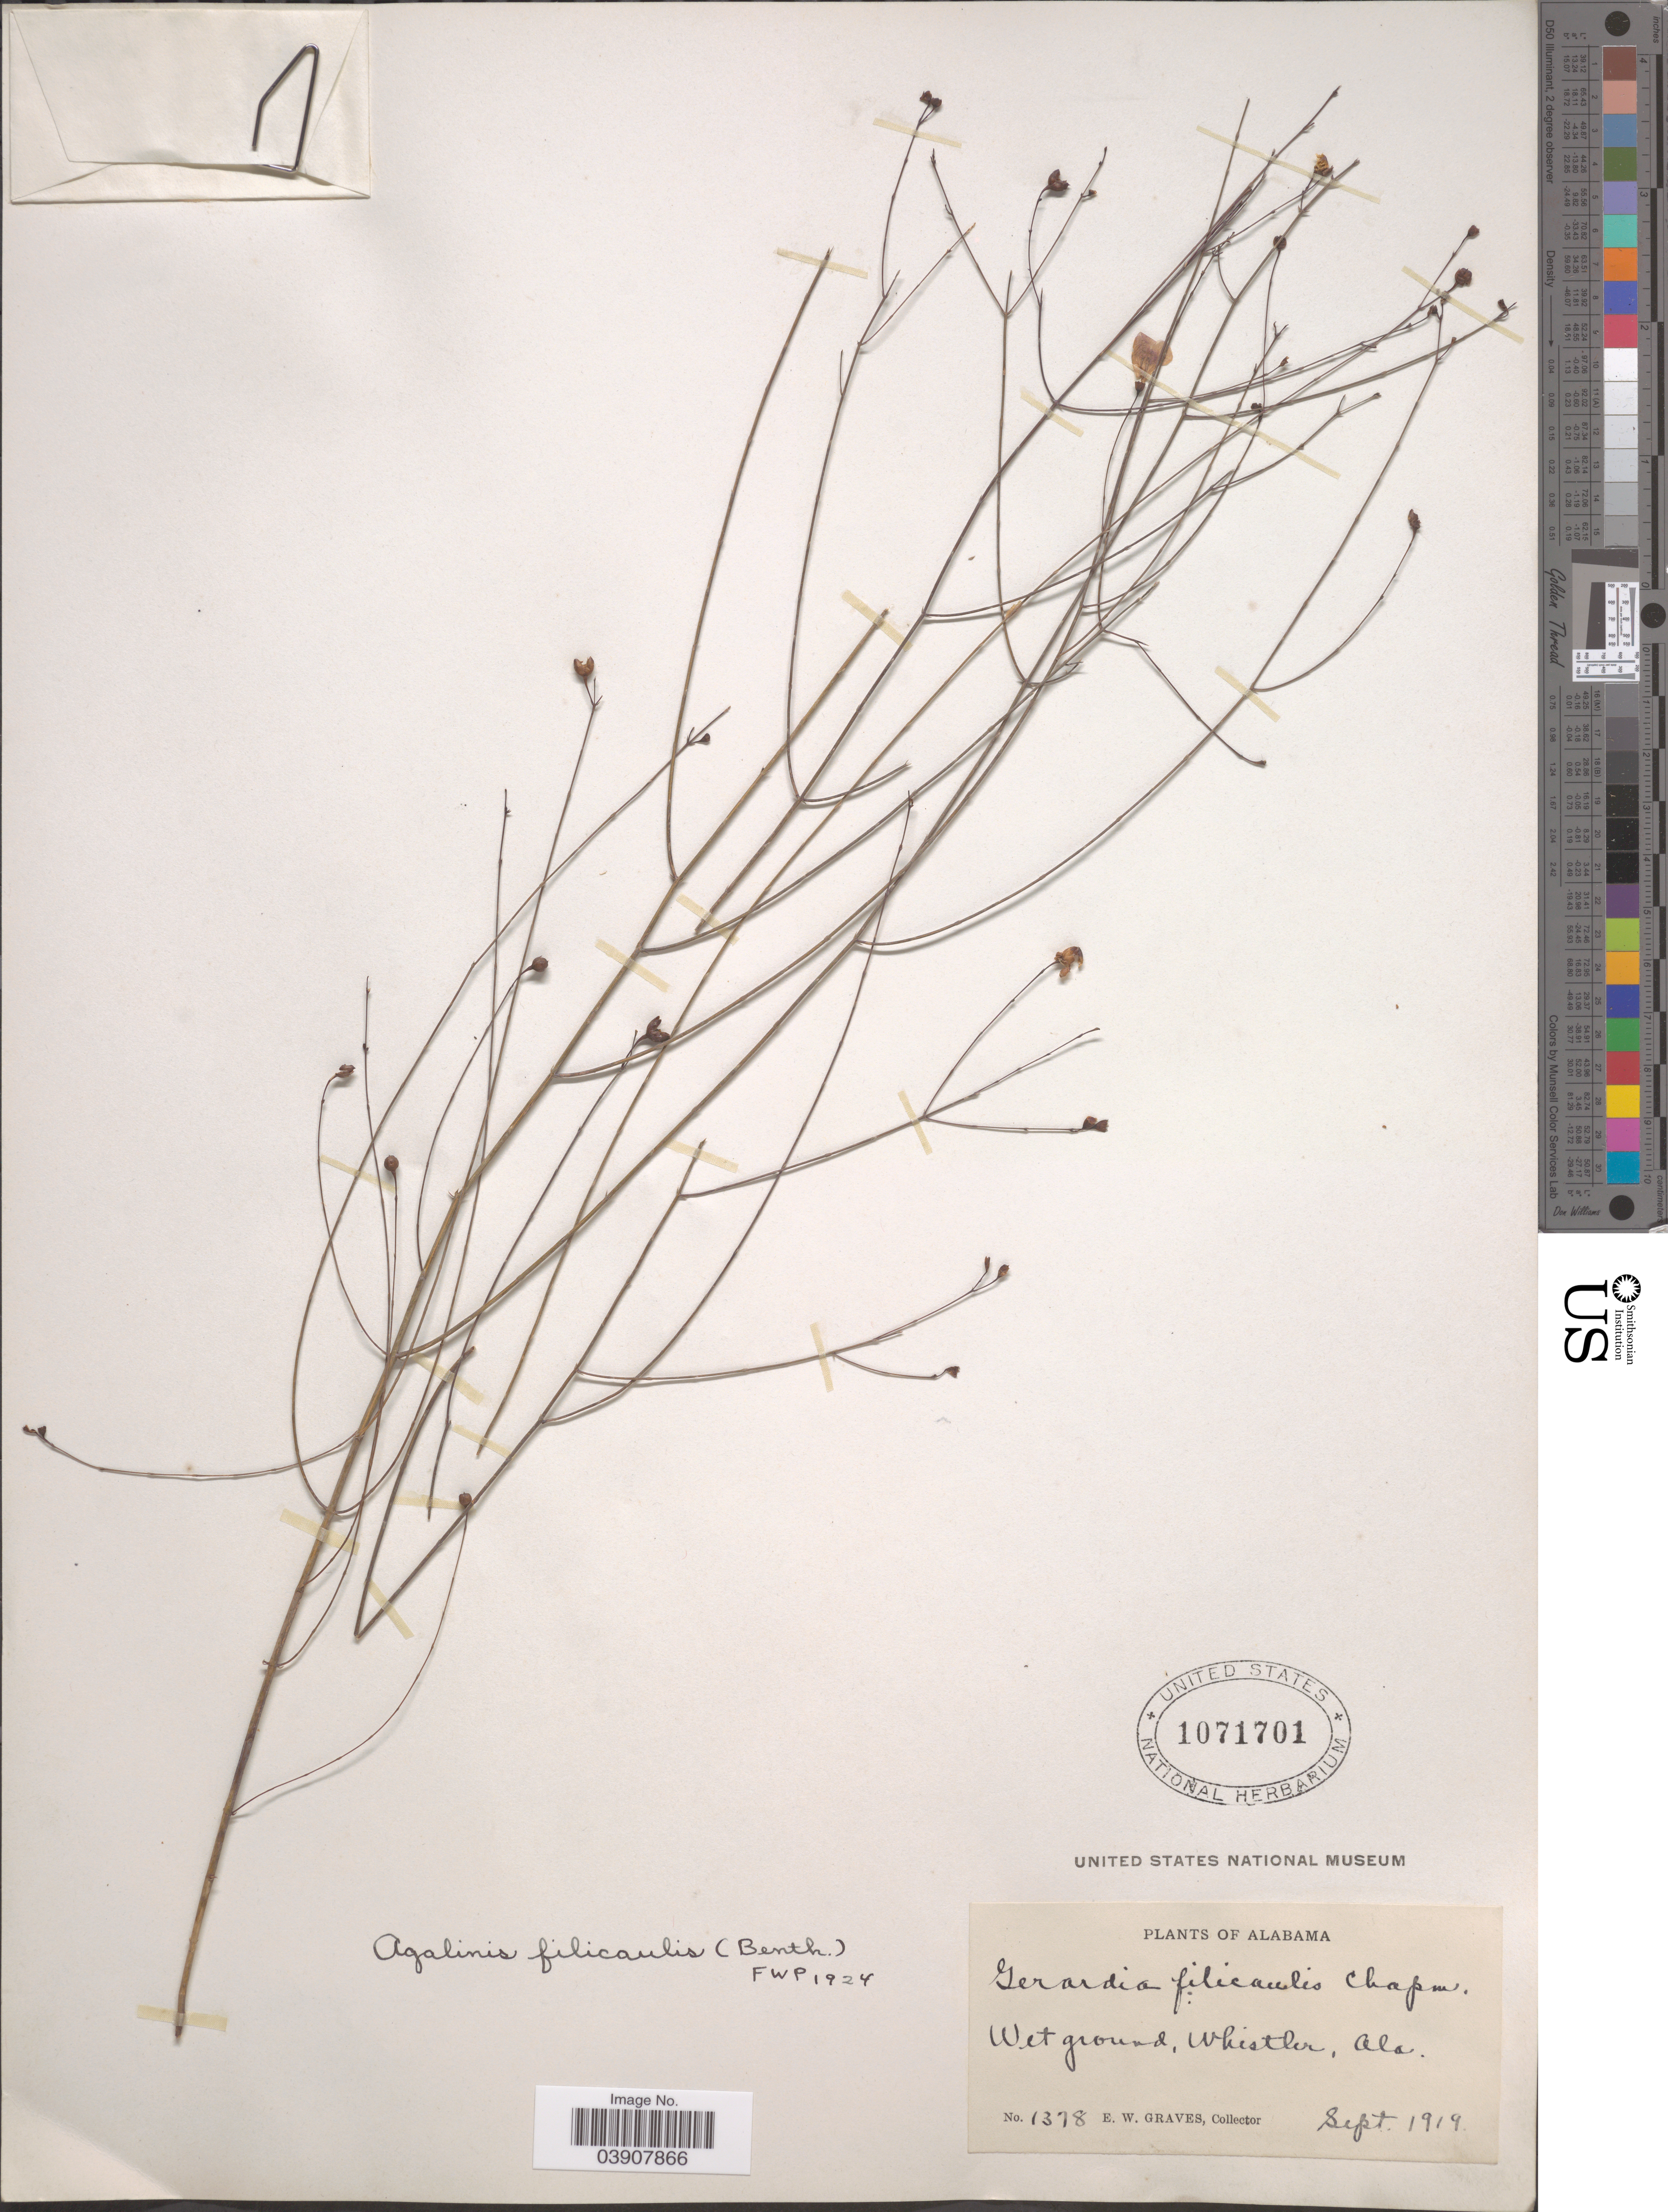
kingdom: Plantae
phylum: Tracheophyta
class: Magnoliopsida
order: Lamiales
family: Orobanchaceae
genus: Agalinis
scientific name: Agalinis filicaulis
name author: (Benth.) Pennell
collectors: E. Graves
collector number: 1378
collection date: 1919-09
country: United States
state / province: Alabama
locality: Whistler.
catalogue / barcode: US 1071701